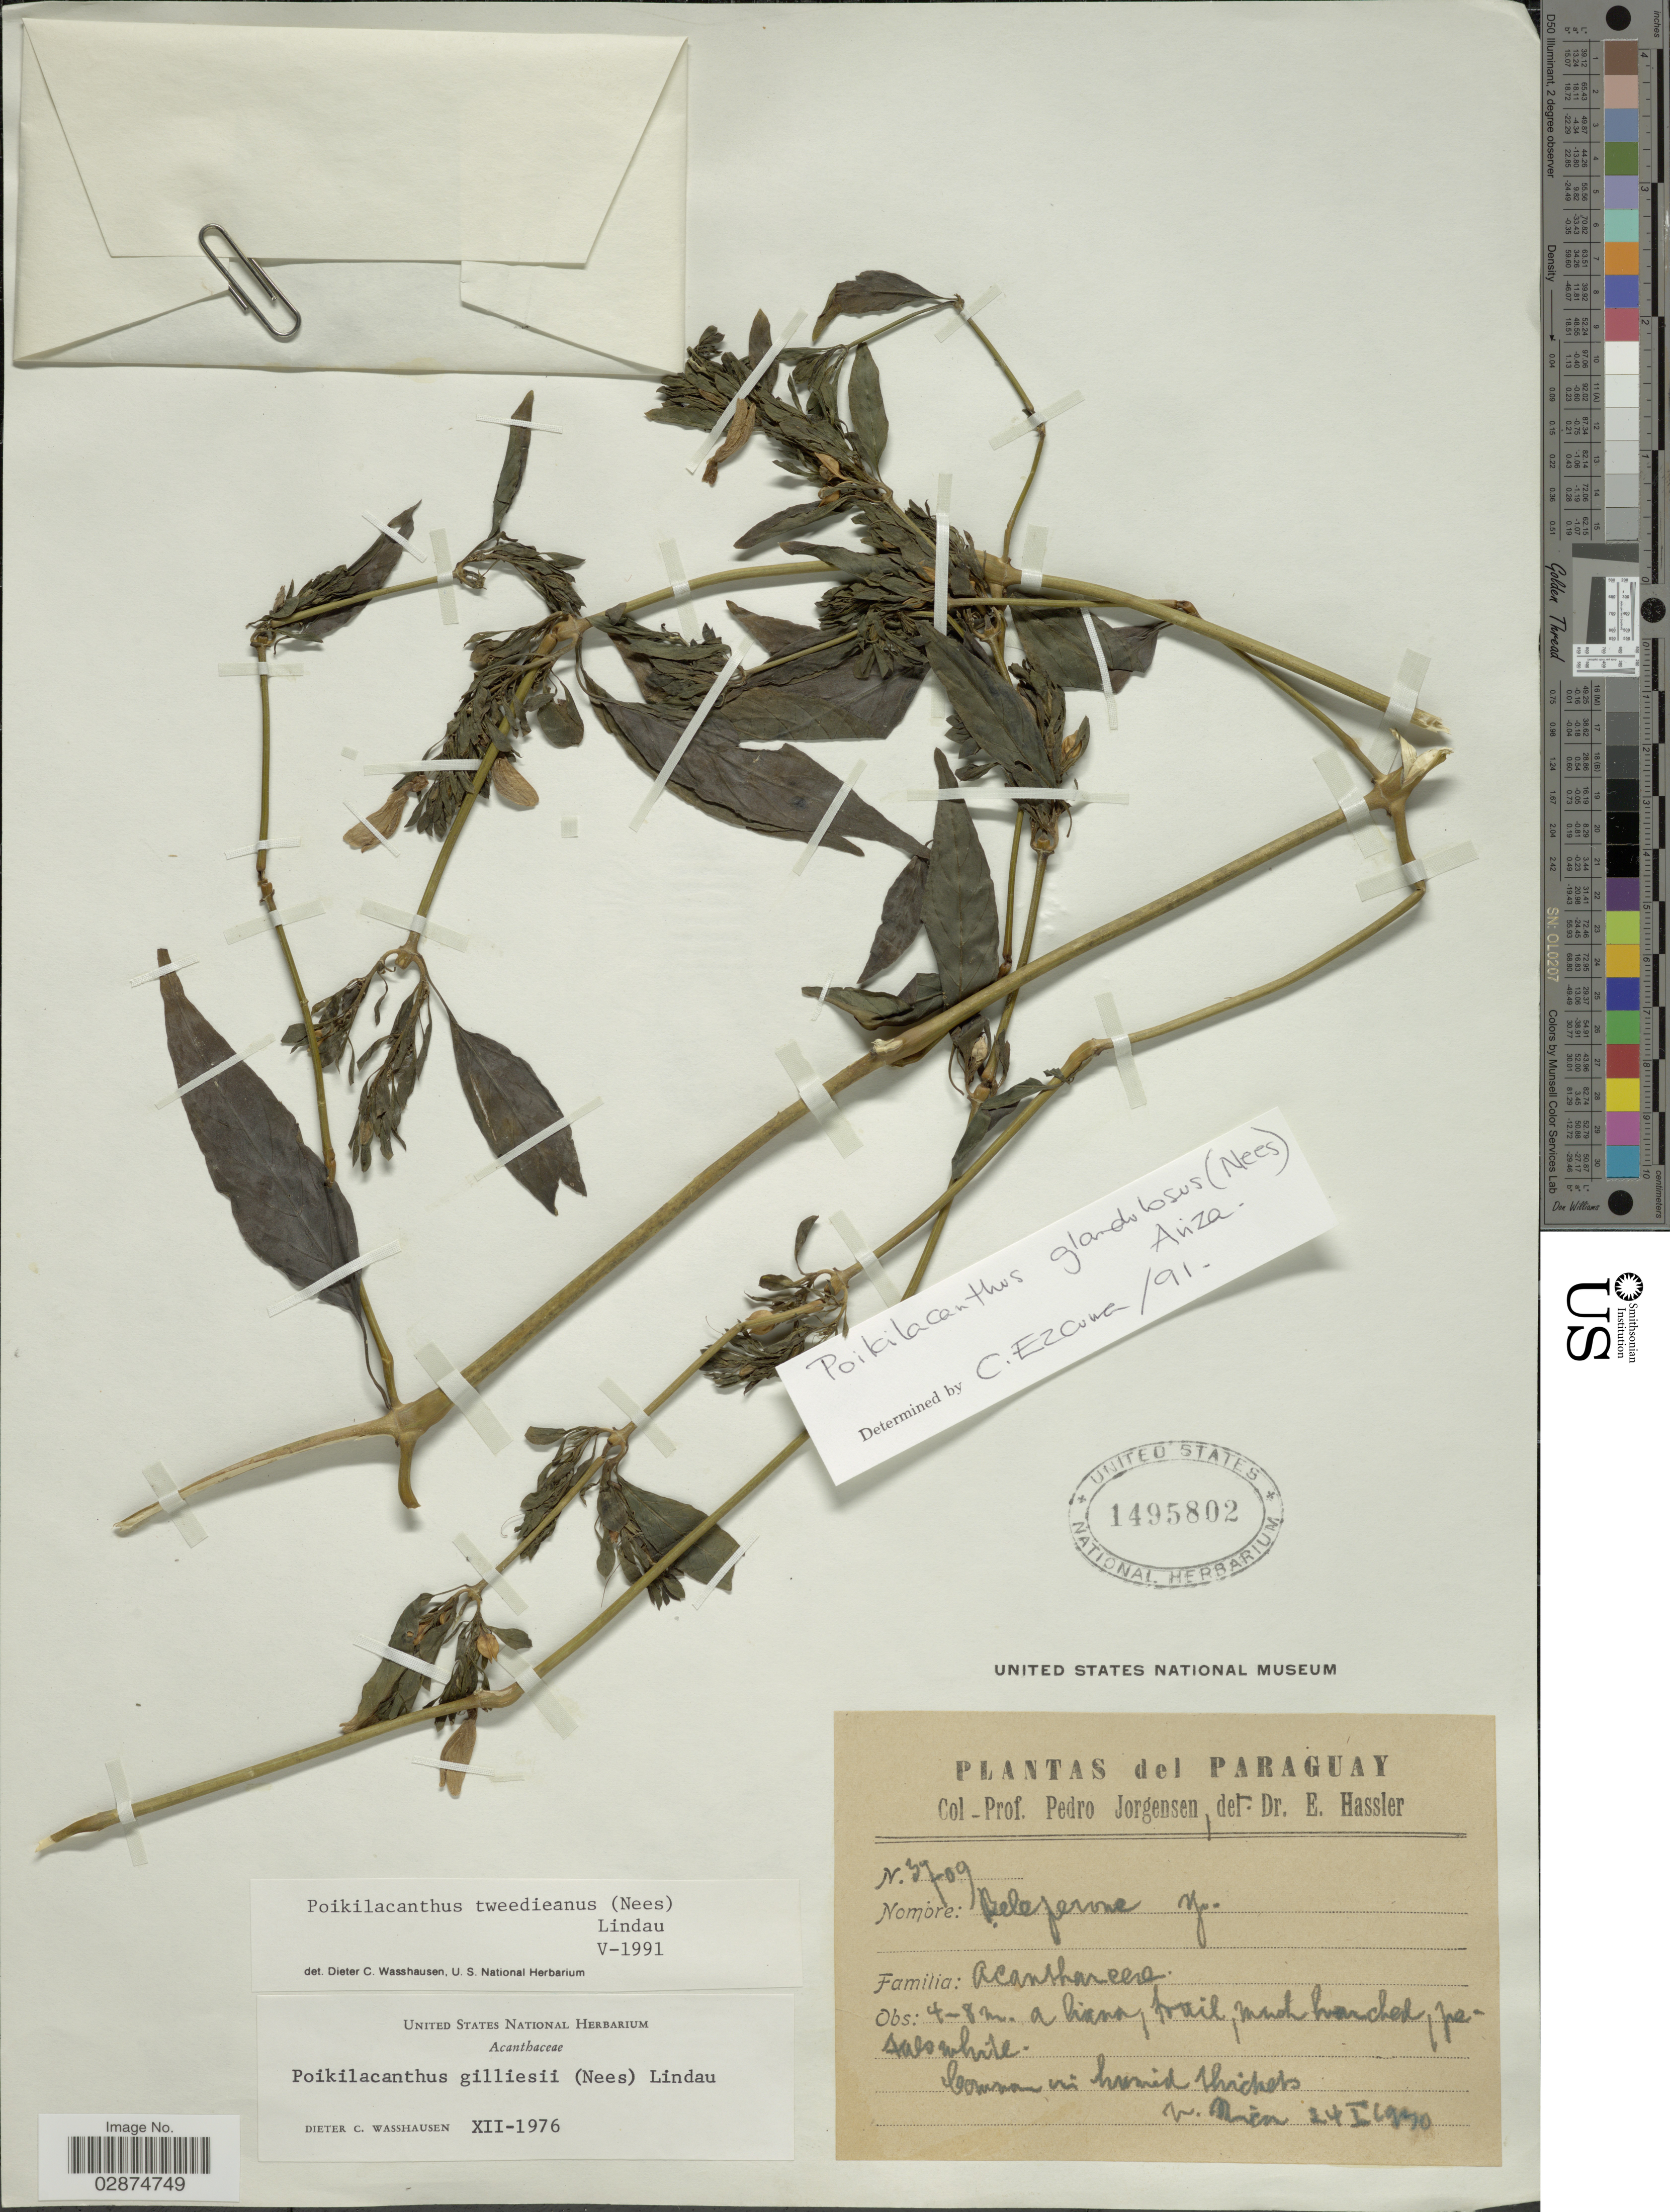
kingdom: Plantae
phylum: Tracheophyta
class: Magnoliopsida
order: Lamiales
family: Acanthaceae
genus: Poikilacanthus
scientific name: Poikilacanthus glandulosus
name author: (Nees) Ariza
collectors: P. Jörgensen & E. Hassler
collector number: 3709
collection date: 1930-01-24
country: Paraguay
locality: V. Rica.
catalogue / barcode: US 1495802